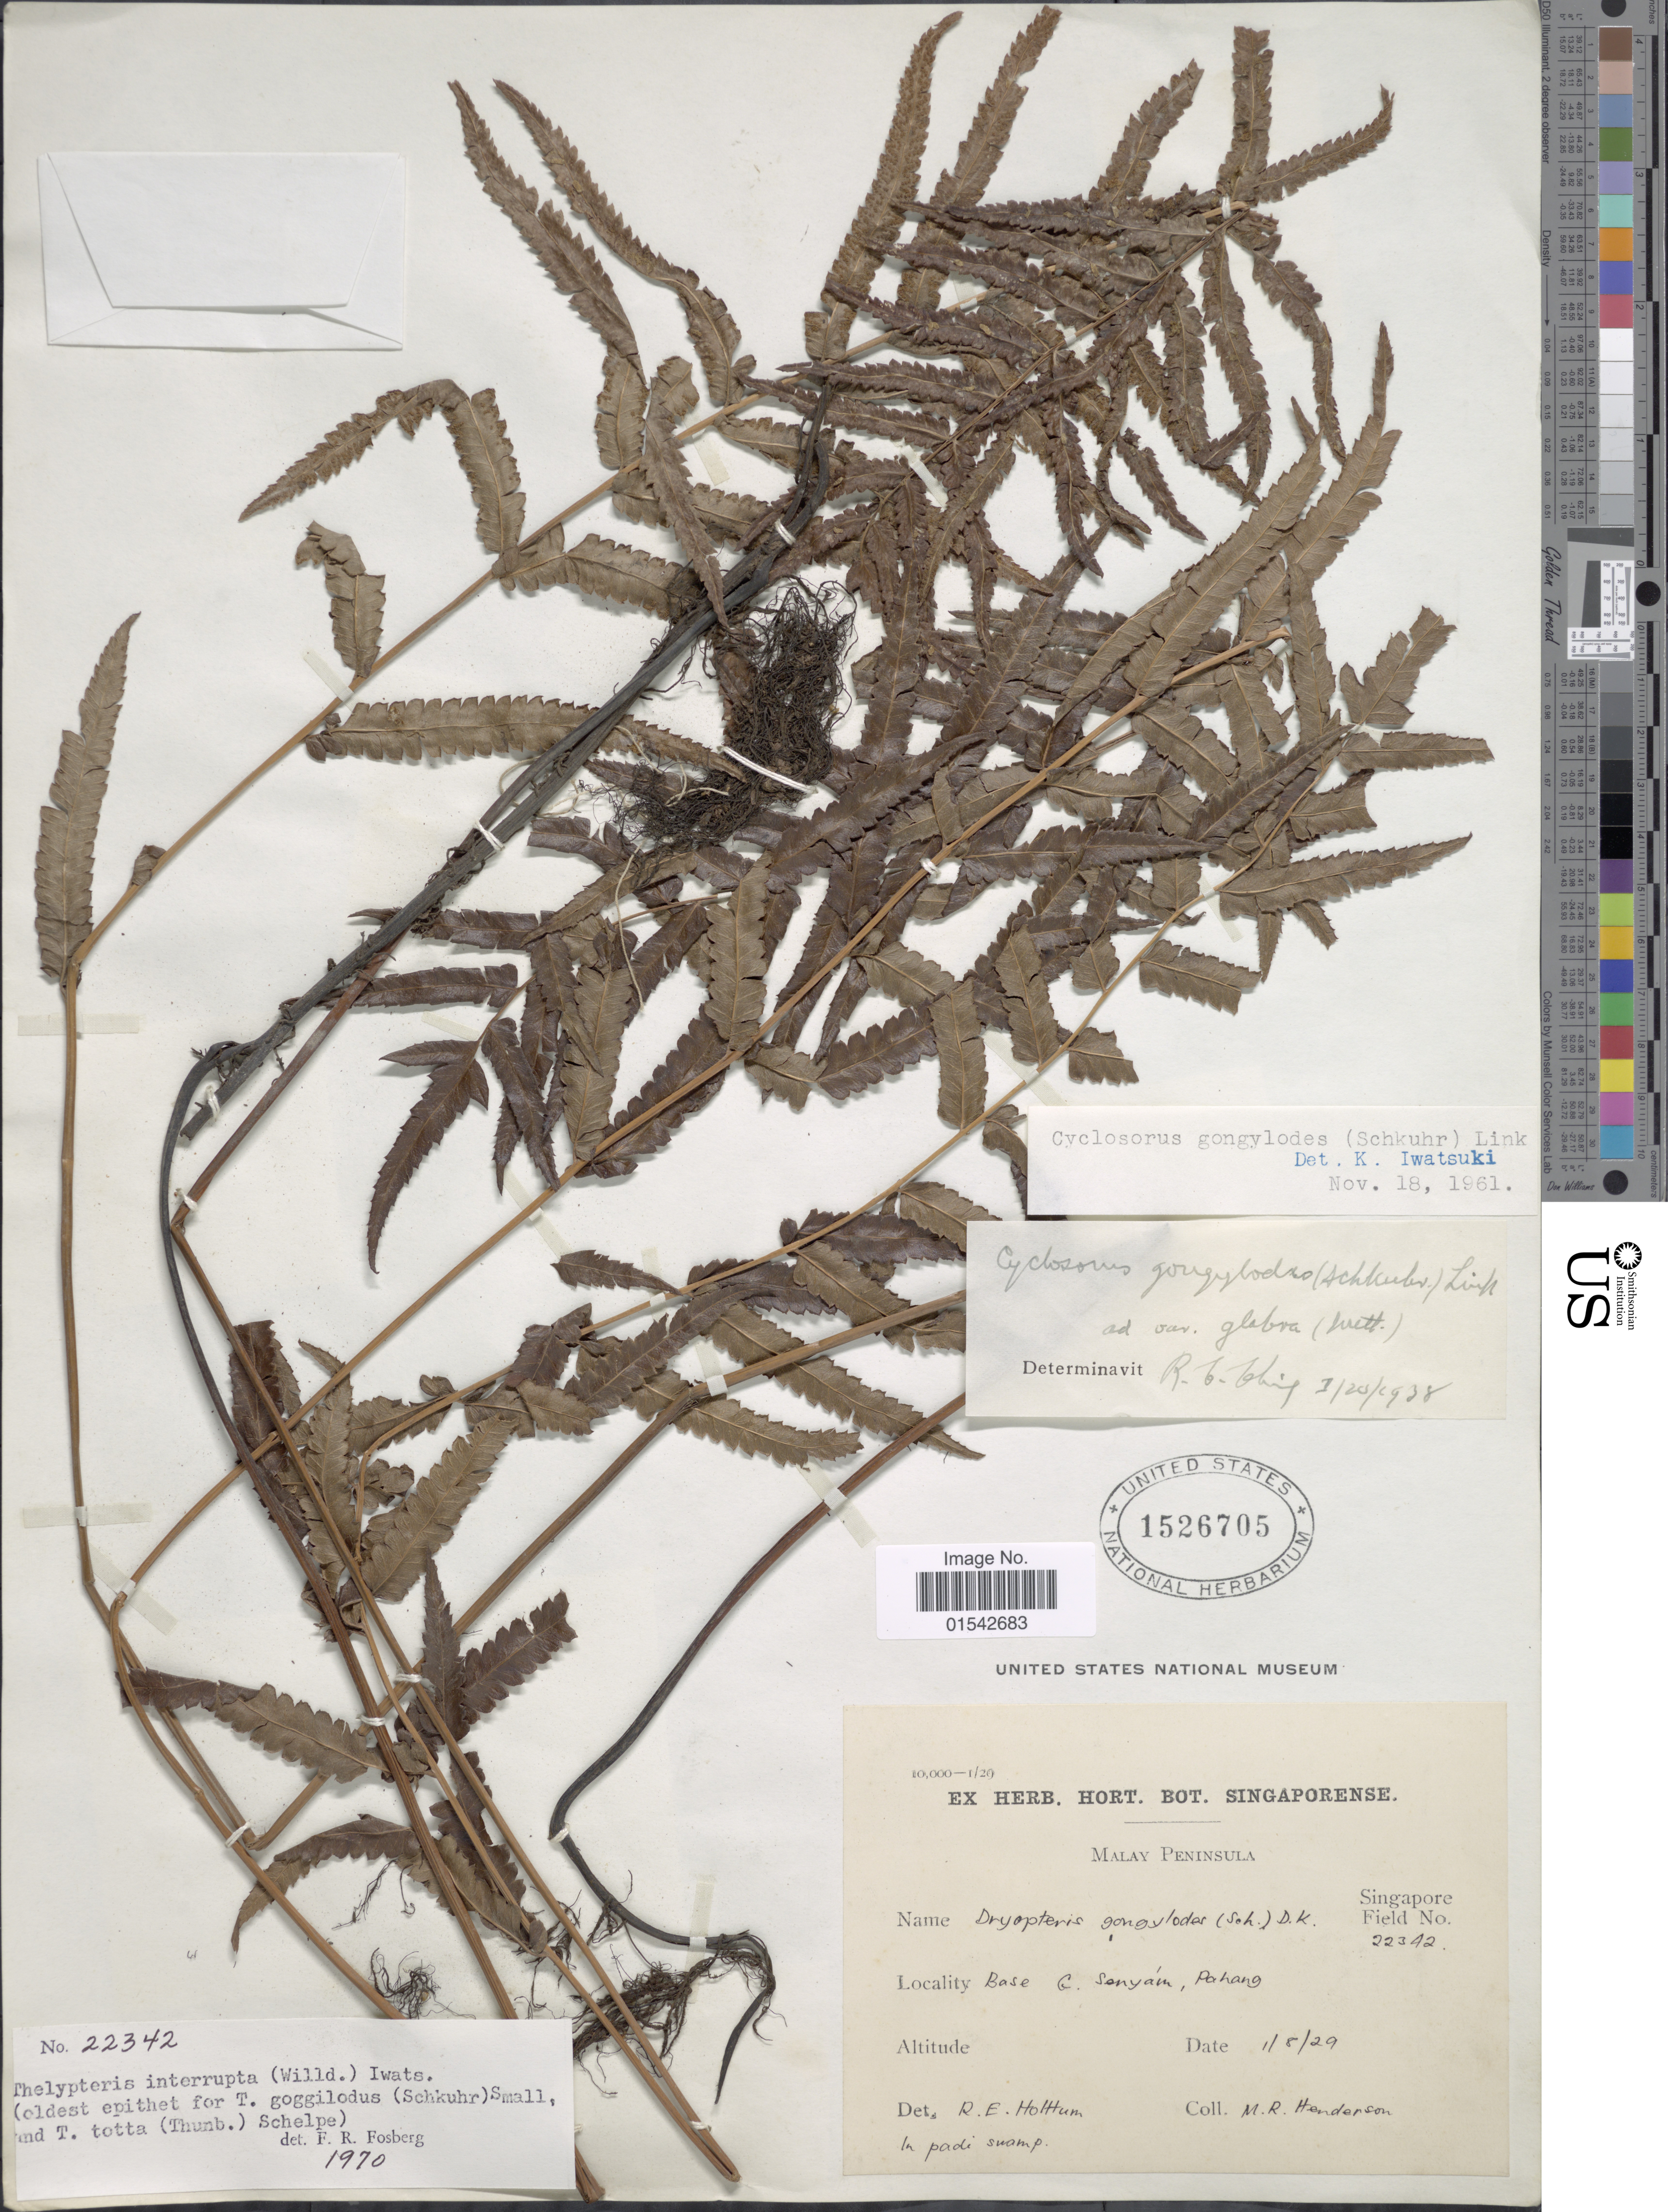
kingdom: Plantae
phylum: Tracheophyta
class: Polypodiopsida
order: Polypodiales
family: Thelypteridaceae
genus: Cyclosorus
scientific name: Cyclosorus interruptus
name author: (Willd.) H. Itô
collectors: M. Henderson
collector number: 22342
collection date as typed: Transcribed d/m/y: 1/8/29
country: Malaysia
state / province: Pahang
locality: Malay Peninsula, Base G. Sanyam, Pahang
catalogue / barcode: US 1526705